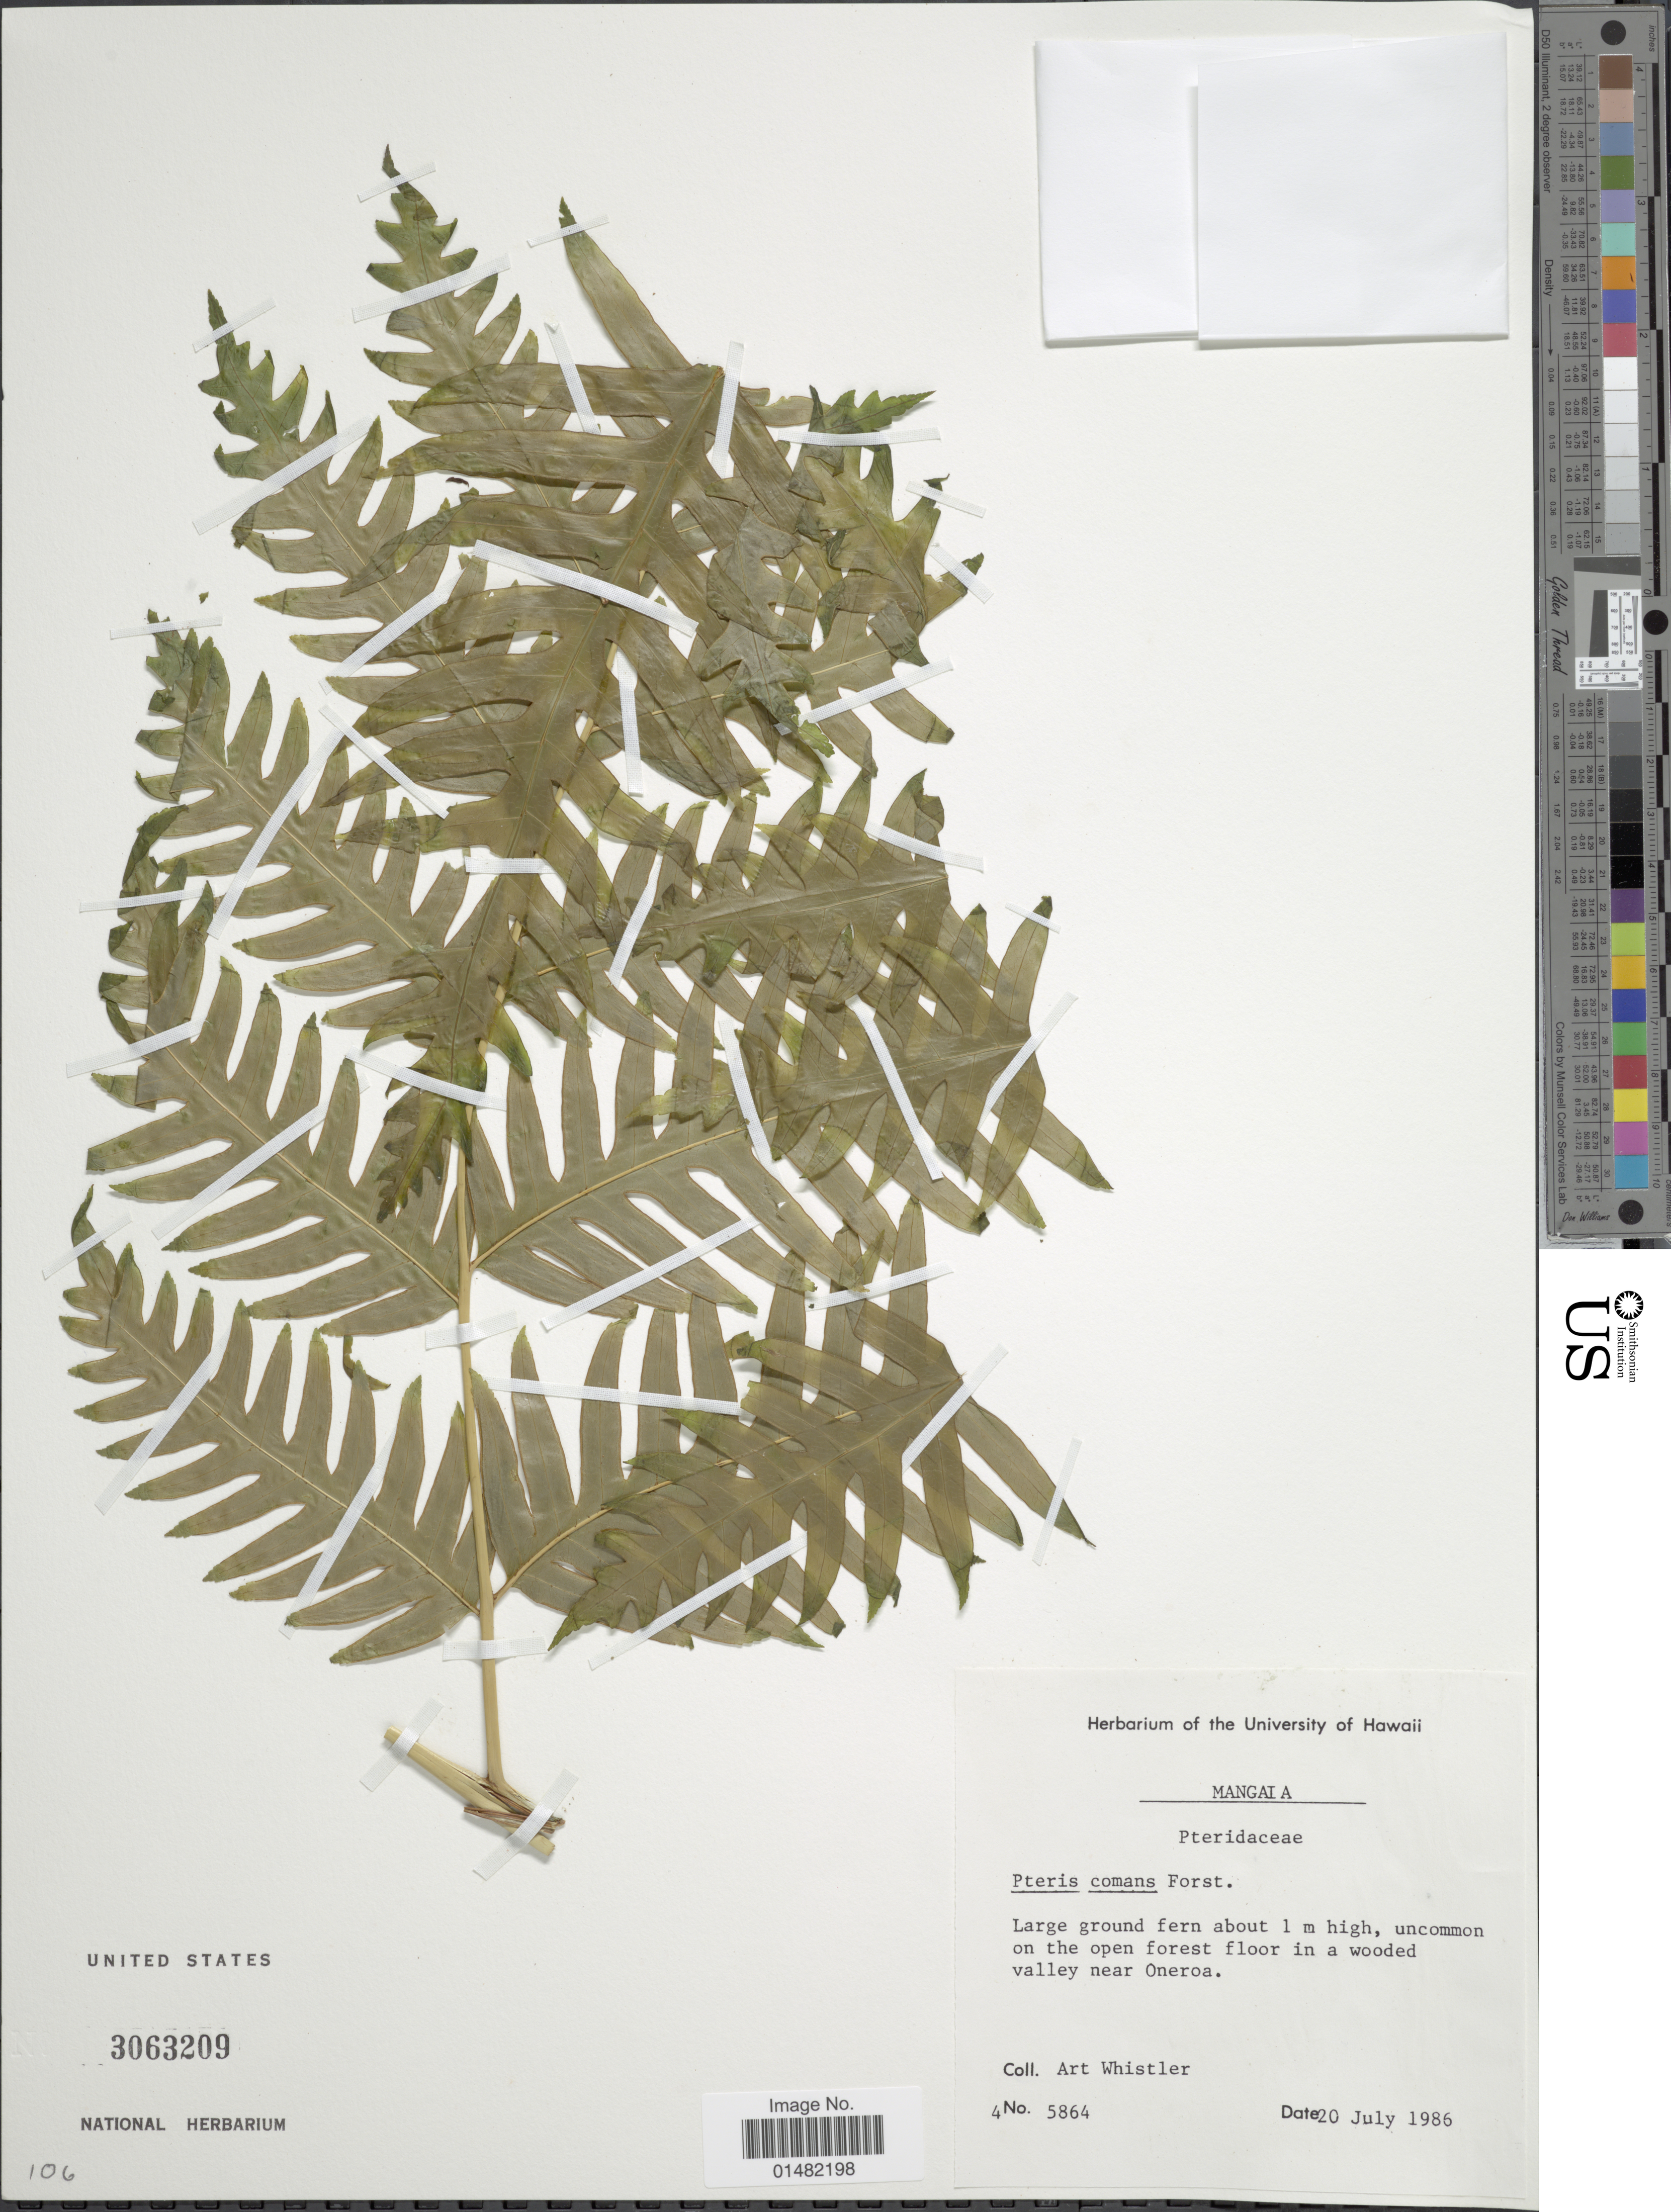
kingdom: Plantae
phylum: Tracheophyta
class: Polypodiopsida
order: Polypodiales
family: Pteridaceae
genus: Pteris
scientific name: Pteris comans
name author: G. Forst.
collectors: A. Whistler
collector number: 5864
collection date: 1986-07-20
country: Cook Islands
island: Mangaia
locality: On the open forest floor in a wooded valley near Oneroa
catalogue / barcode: US 3063209